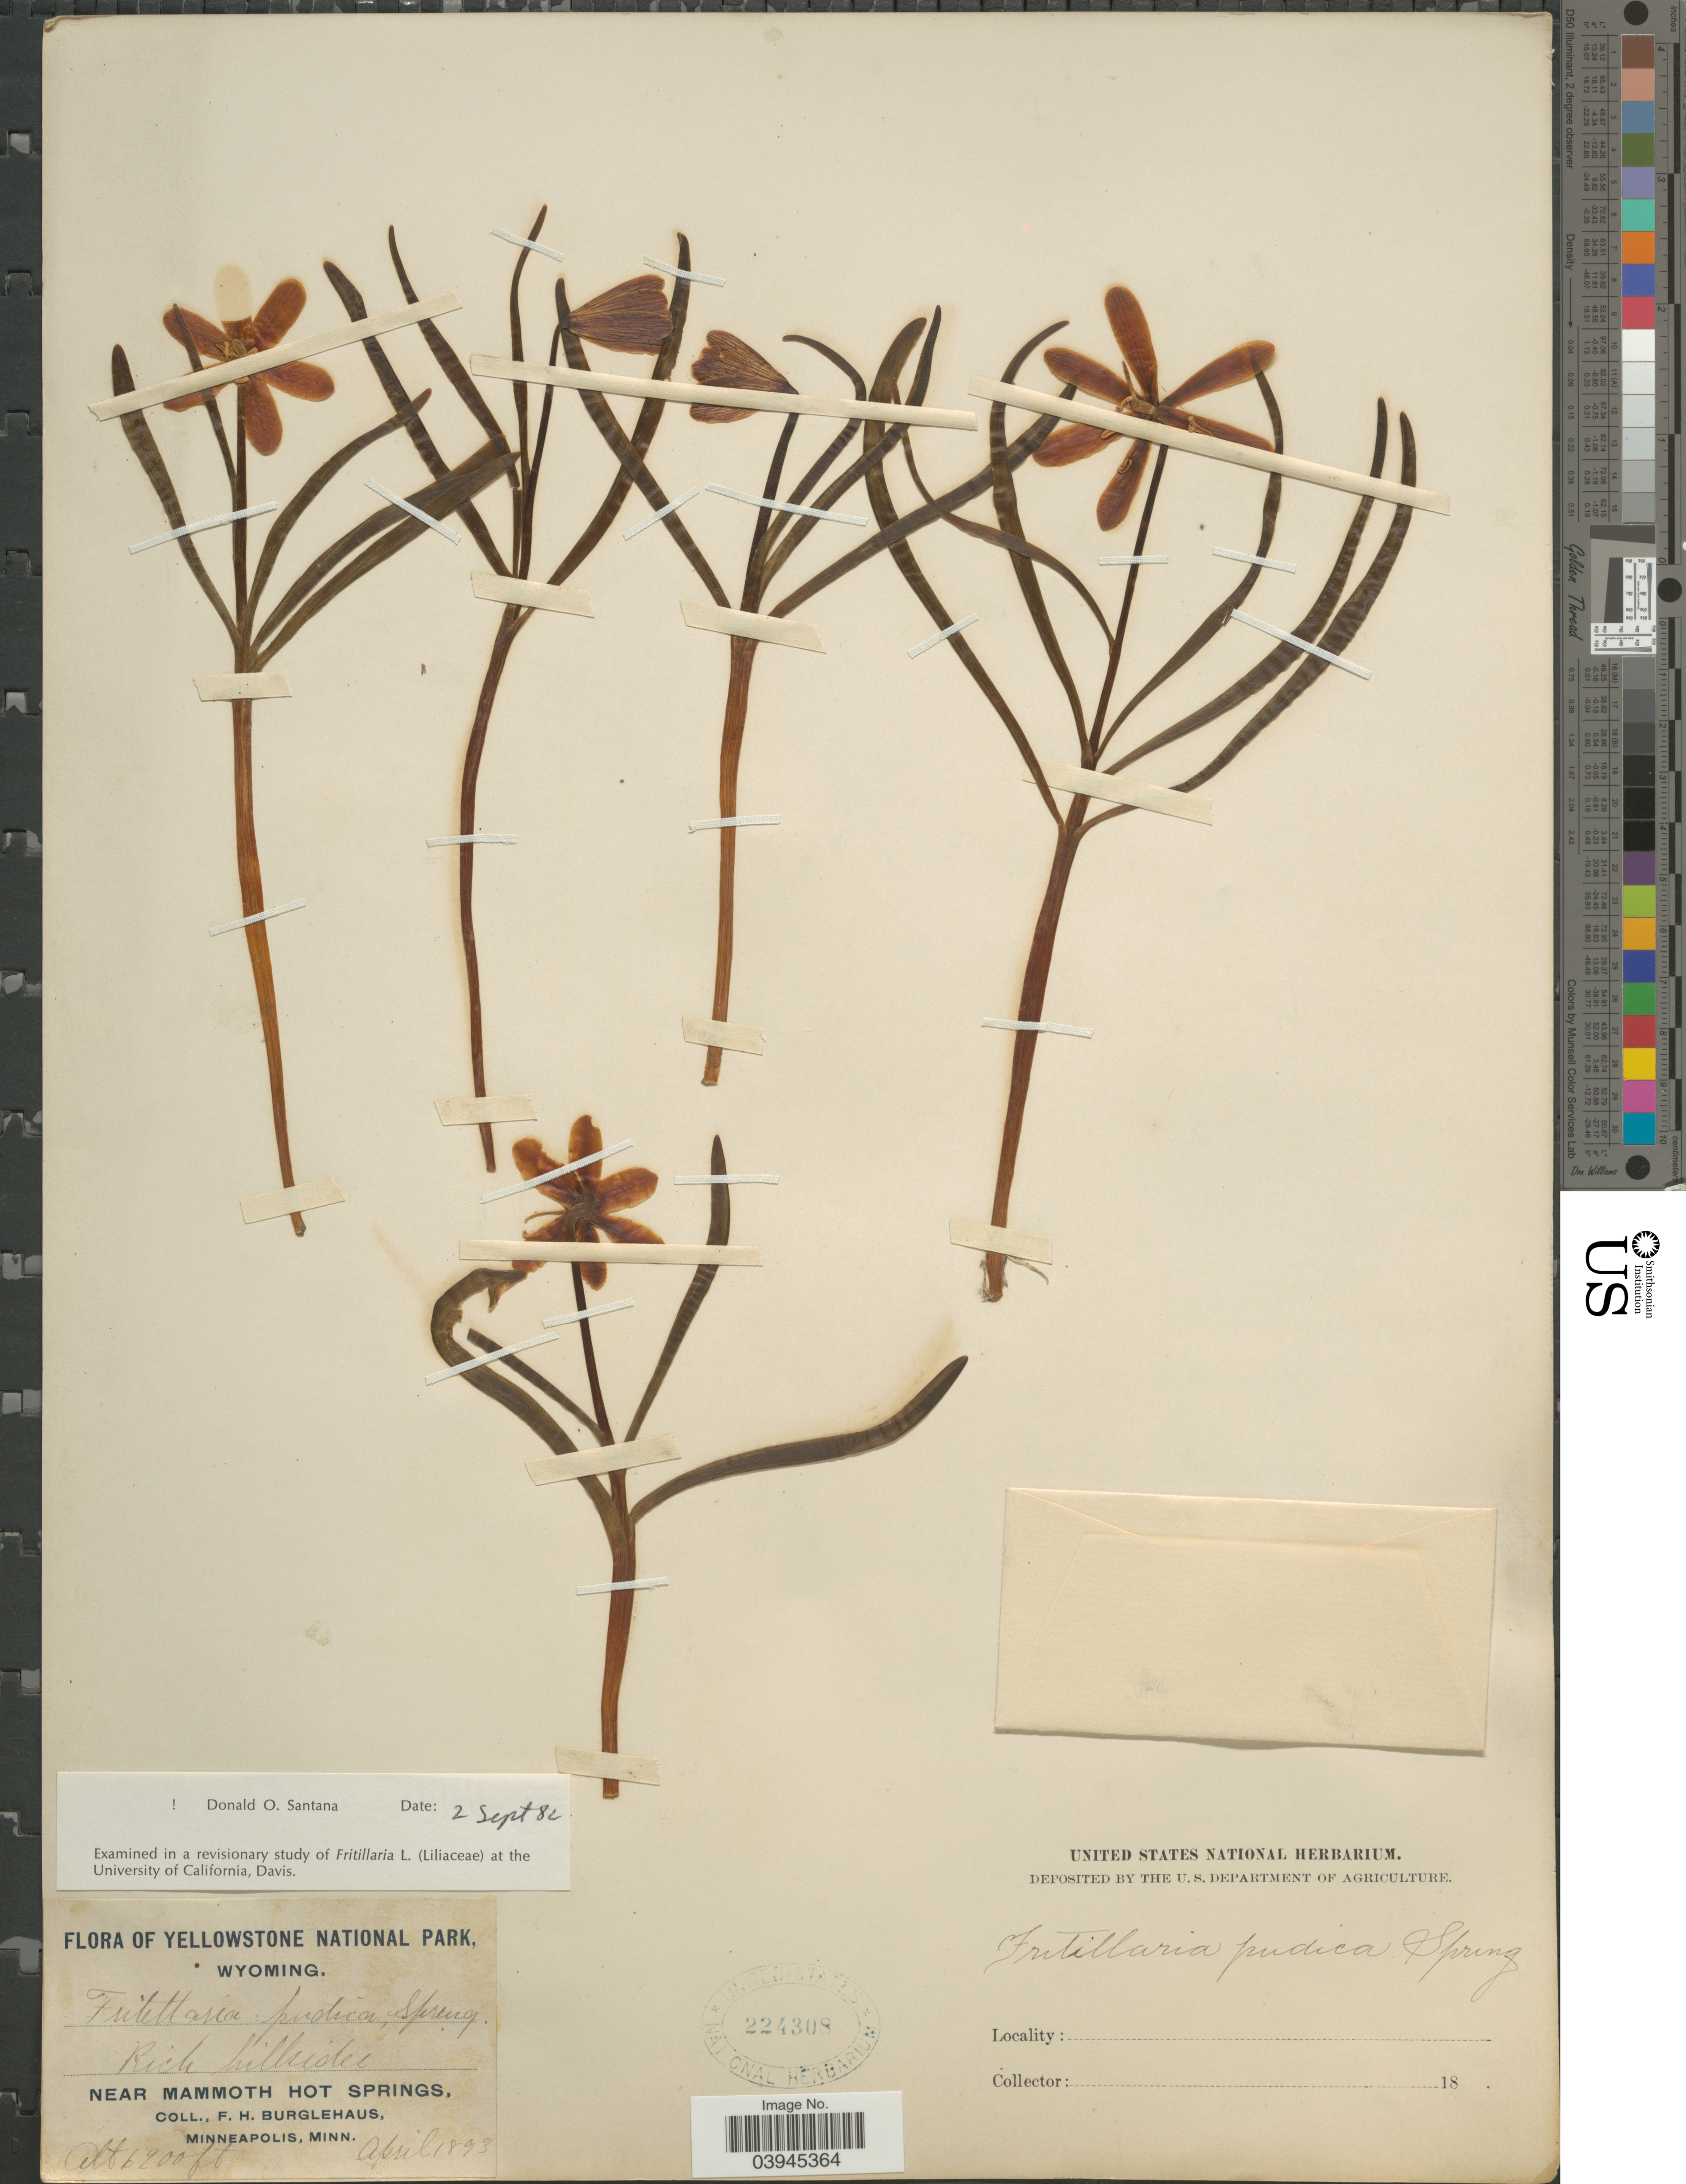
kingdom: Plantae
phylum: Tracheophyta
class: Liliopsida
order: Liliales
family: Liliaceae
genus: Fritillaria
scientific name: Fritillaria pudica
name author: (Pursh) Spreng.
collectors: F. Burglehaus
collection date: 1893-04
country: United States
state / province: Wyoming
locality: Yellowstone National Park. Near Mammoth Hot Springs.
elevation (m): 2103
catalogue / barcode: US 224308